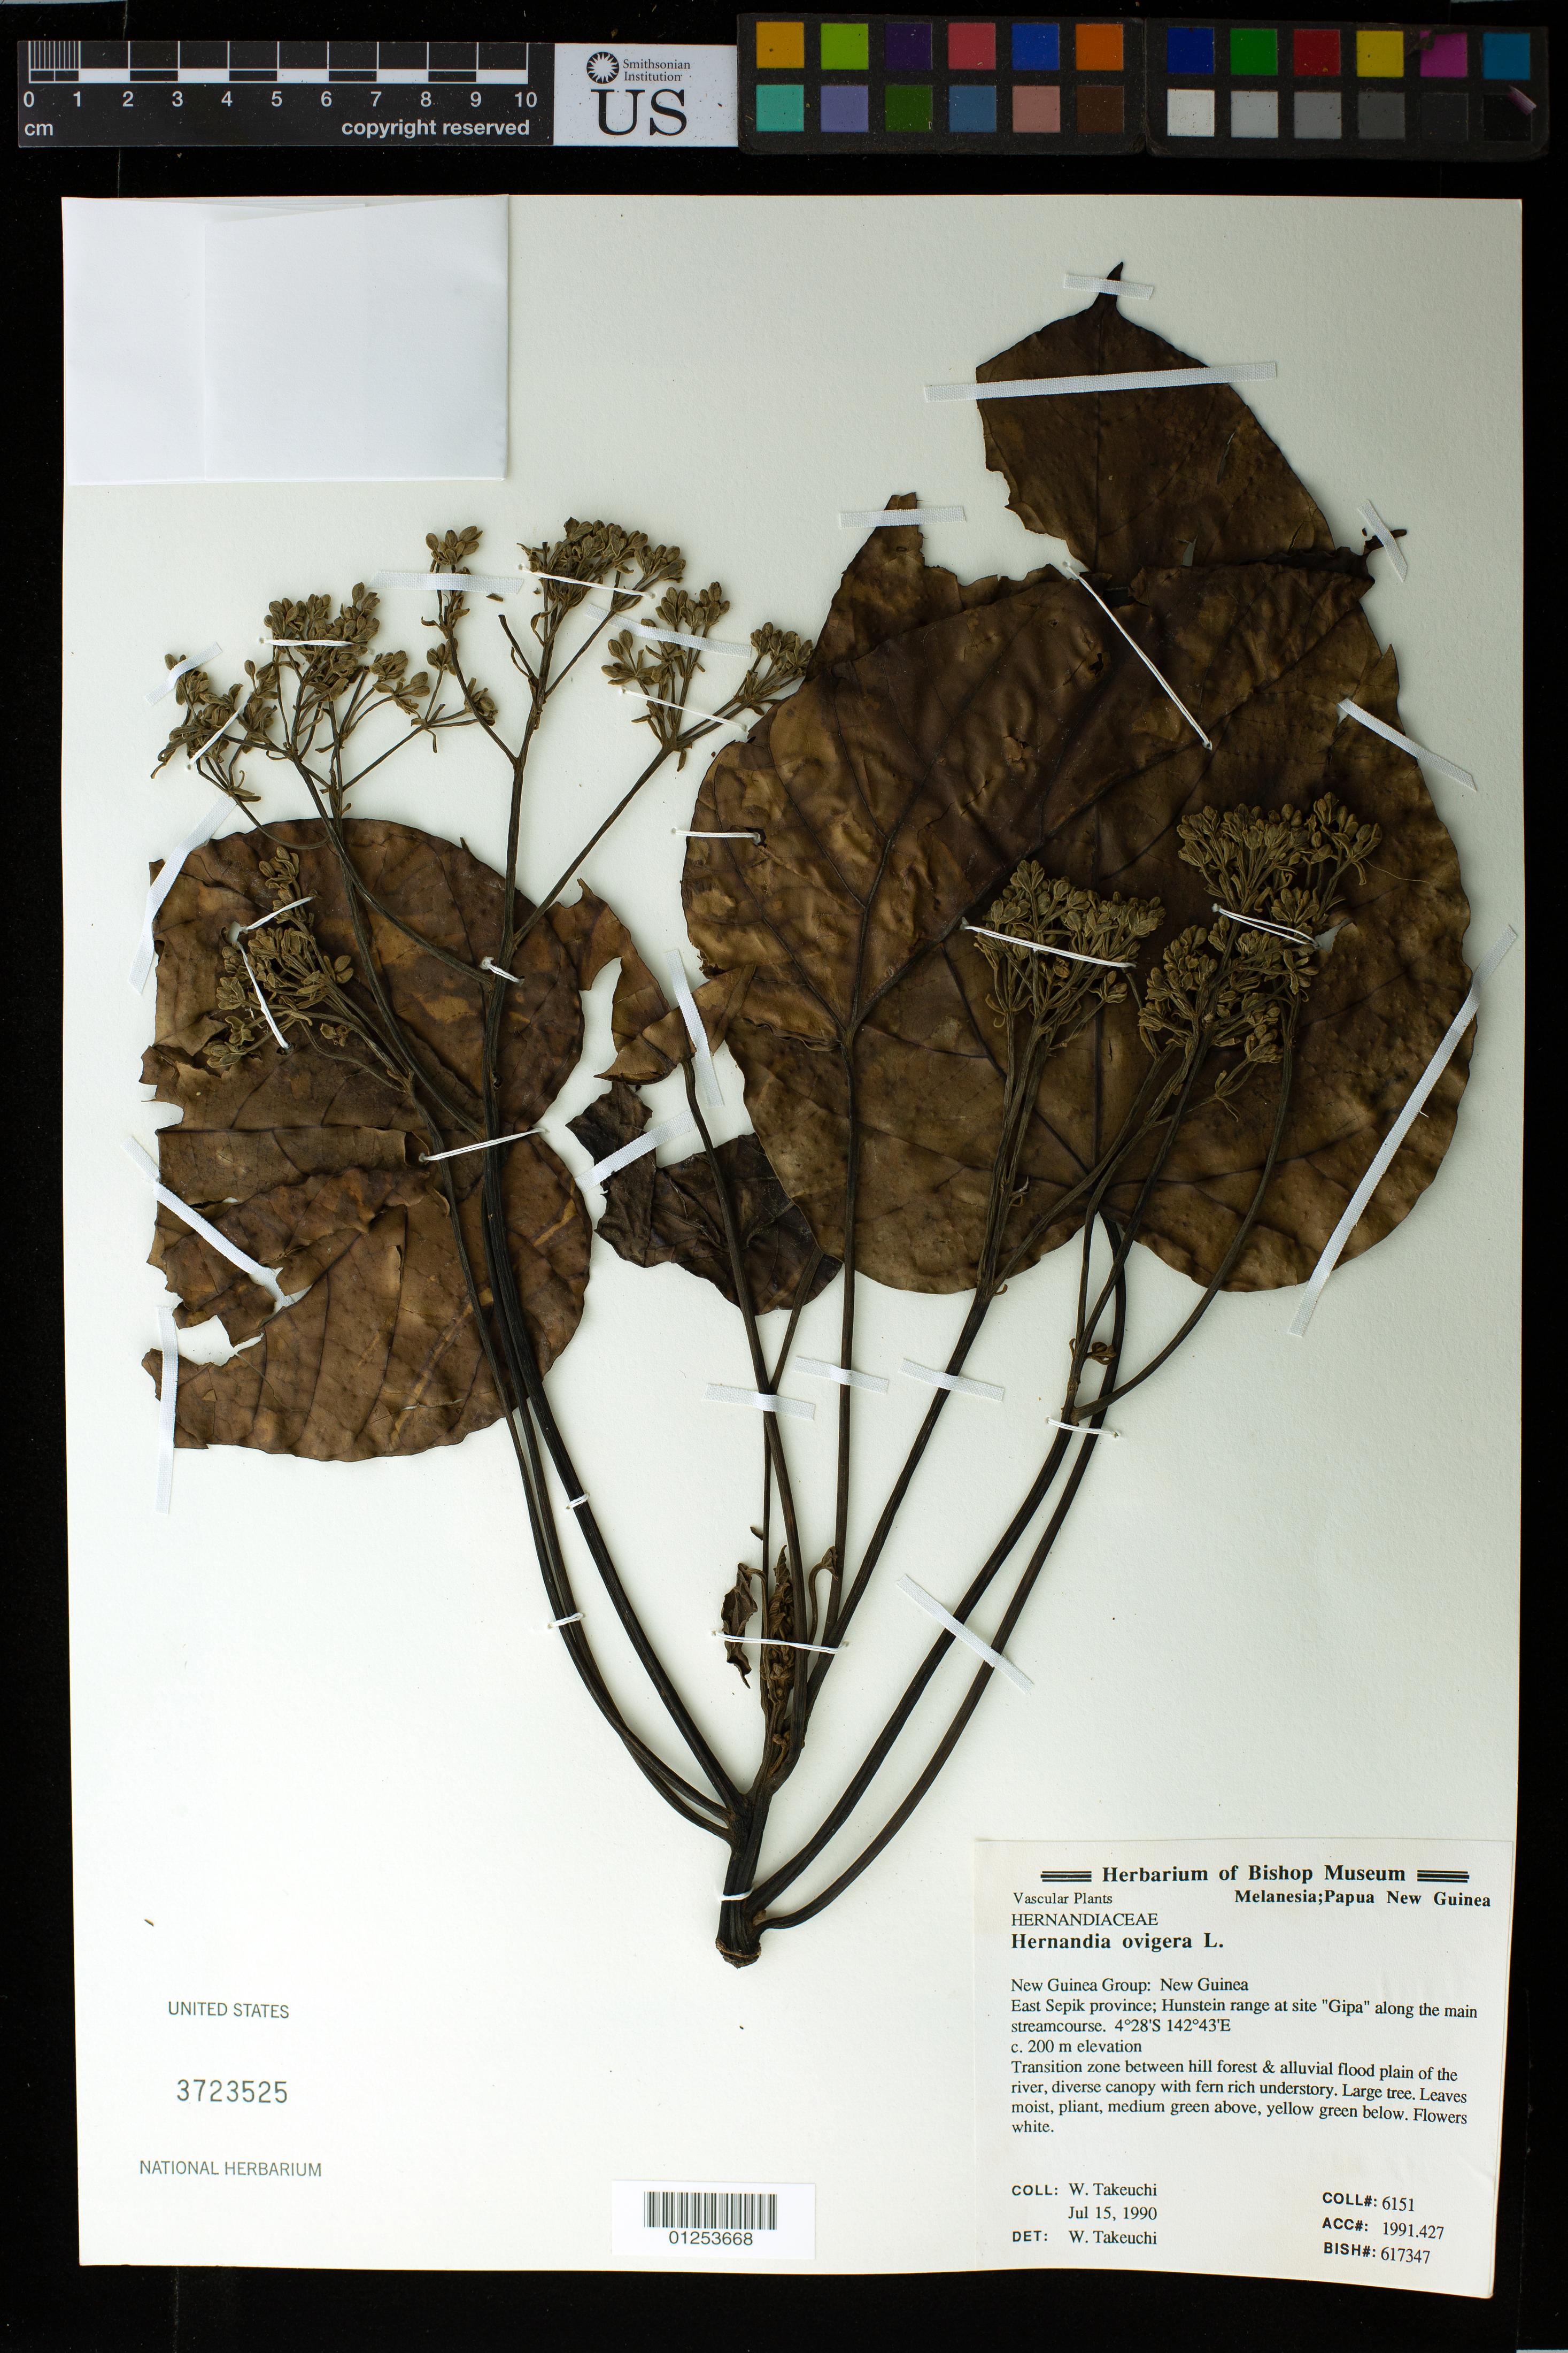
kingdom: Plantae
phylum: Tracheophyta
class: Magnoliopsida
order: Laurales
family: Hernandiaceae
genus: Hernandia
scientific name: Hernandia ovigera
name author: L.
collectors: W. N. Takeuchi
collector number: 6151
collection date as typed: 15 Jul 1990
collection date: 1990-07-15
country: Papua New Guinea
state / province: East Sepik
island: New Guinea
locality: Hunstein range, at site 'Gipa' along the main streamcourse.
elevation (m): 200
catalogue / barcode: US 3723525